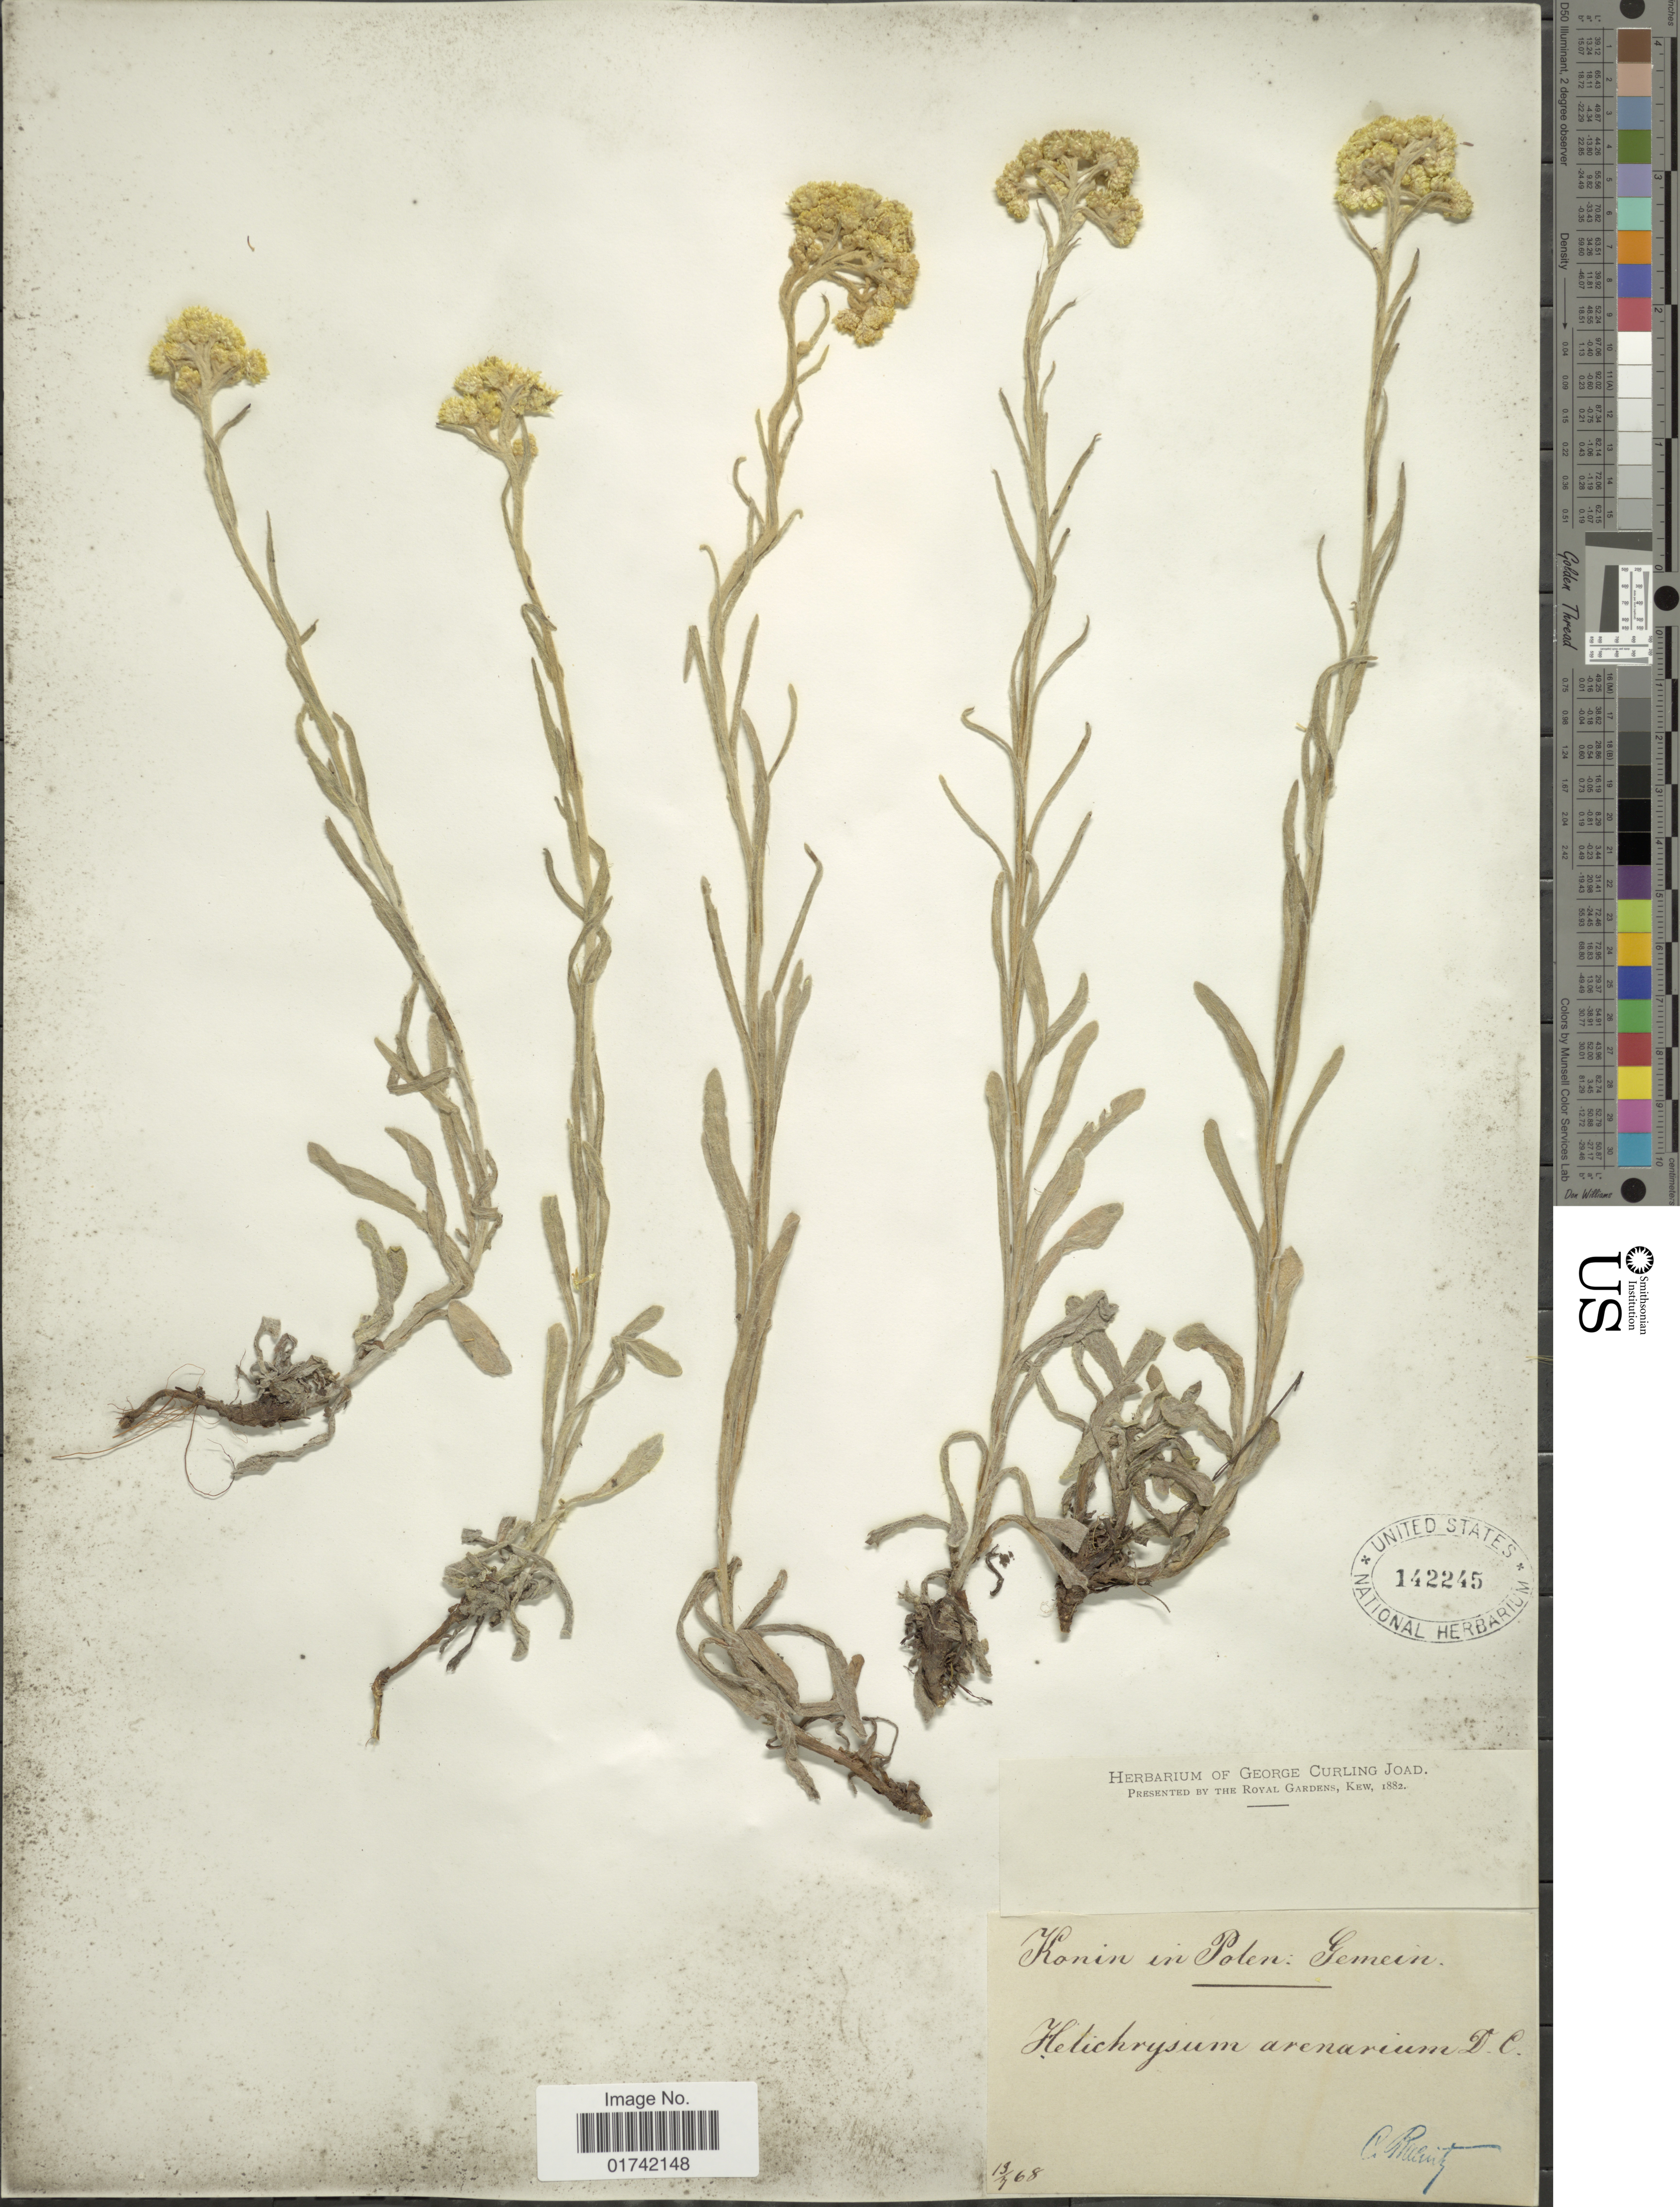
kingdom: Plantae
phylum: Tracheophyta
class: Magnoliopsida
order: Asterales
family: Asteraceae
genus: Helichrysum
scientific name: Helichrysum arenarium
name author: (L.) Moench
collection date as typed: Transcribed d/m/y: 19/3/68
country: Poland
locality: Konin in Polen: Gemein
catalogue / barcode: US 142245